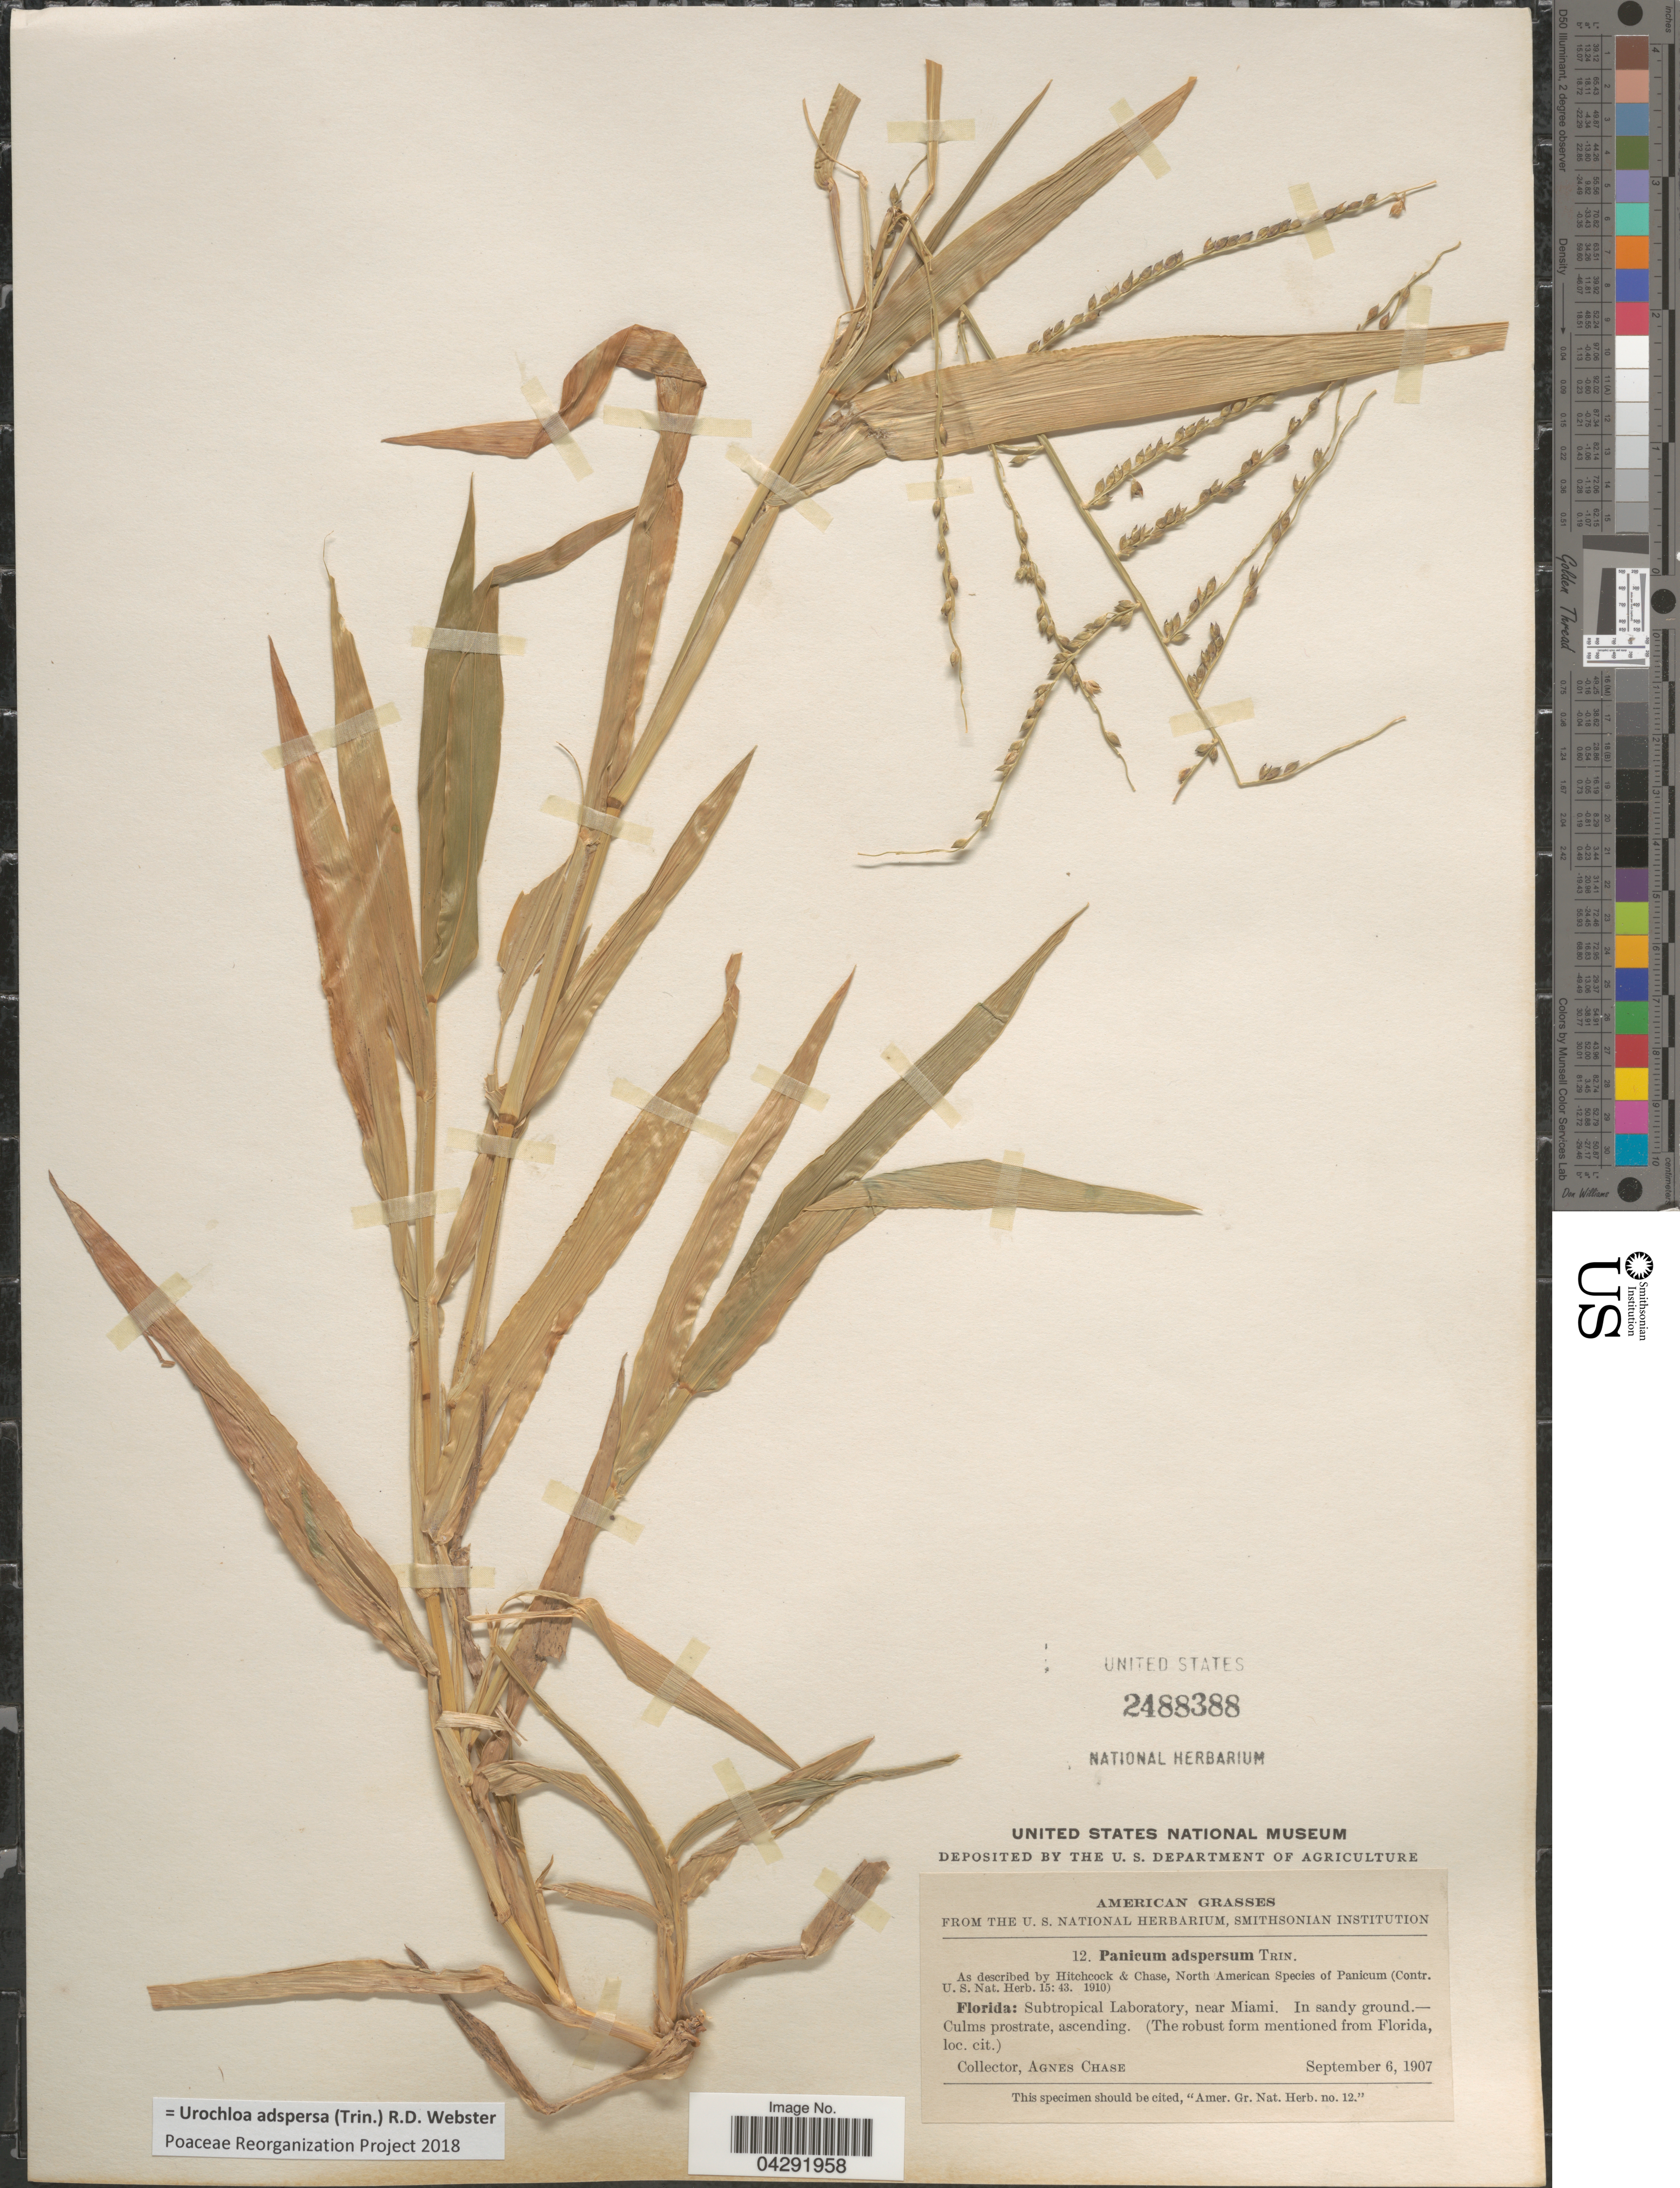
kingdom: Plantae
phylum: Tracheophyta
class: Liliopsida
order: Poales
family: Poaceae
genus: Urochloa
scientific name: Urochloa adspersa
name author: (Trin.) R.D. Webster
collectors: A. Chase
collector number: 12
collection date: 1907-09-06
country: United States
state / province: Florida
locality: Subtropical Laboratory, near Miami.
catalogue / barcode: US 2488388